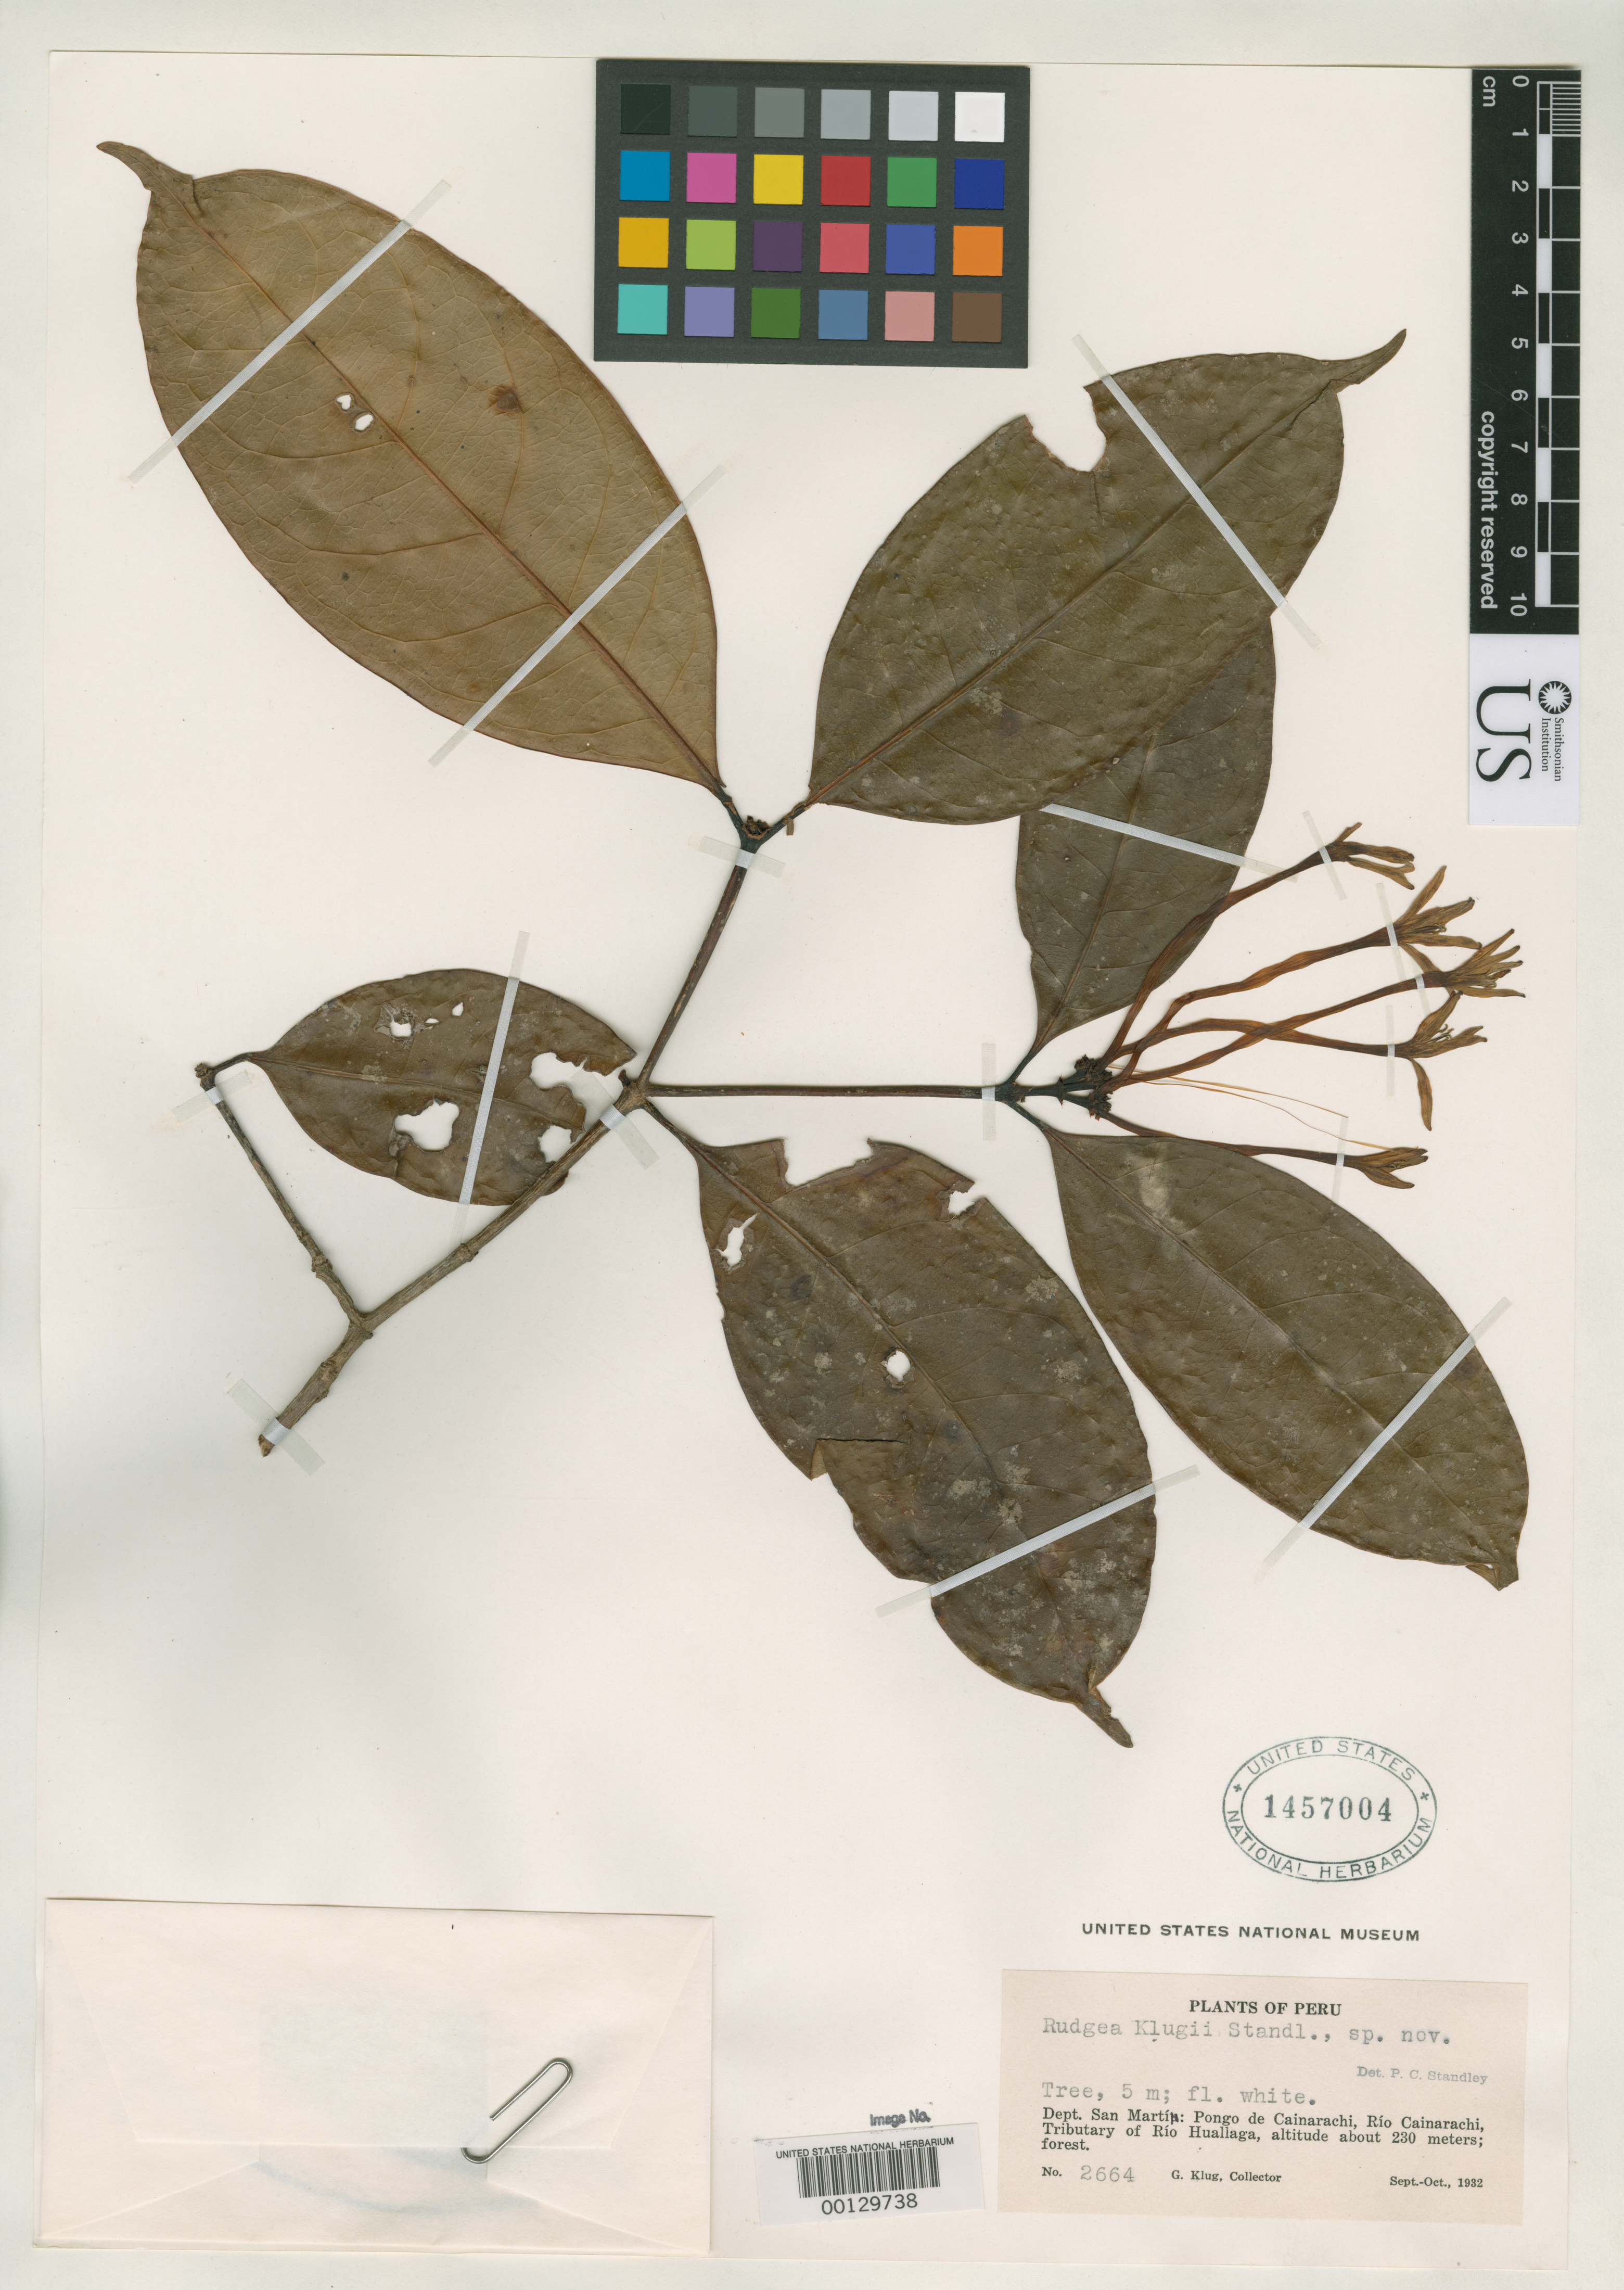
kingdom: Plantae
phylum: Tracheophyta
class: Magnoliopsida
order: Gentianales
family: Rubiaceae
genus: Rudgea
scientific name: Rudgea klugii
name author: Standl. in J.F. Macbr.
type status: Isotype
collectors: G. Klug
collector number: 2664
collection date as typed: Sep 1932 to -- Oct 1932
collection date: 1932-09/1932-10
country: Peru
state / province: San Martín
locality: Pongo de Cainarachi, tributary of Rio Huallaga.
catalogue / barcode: US 1457004